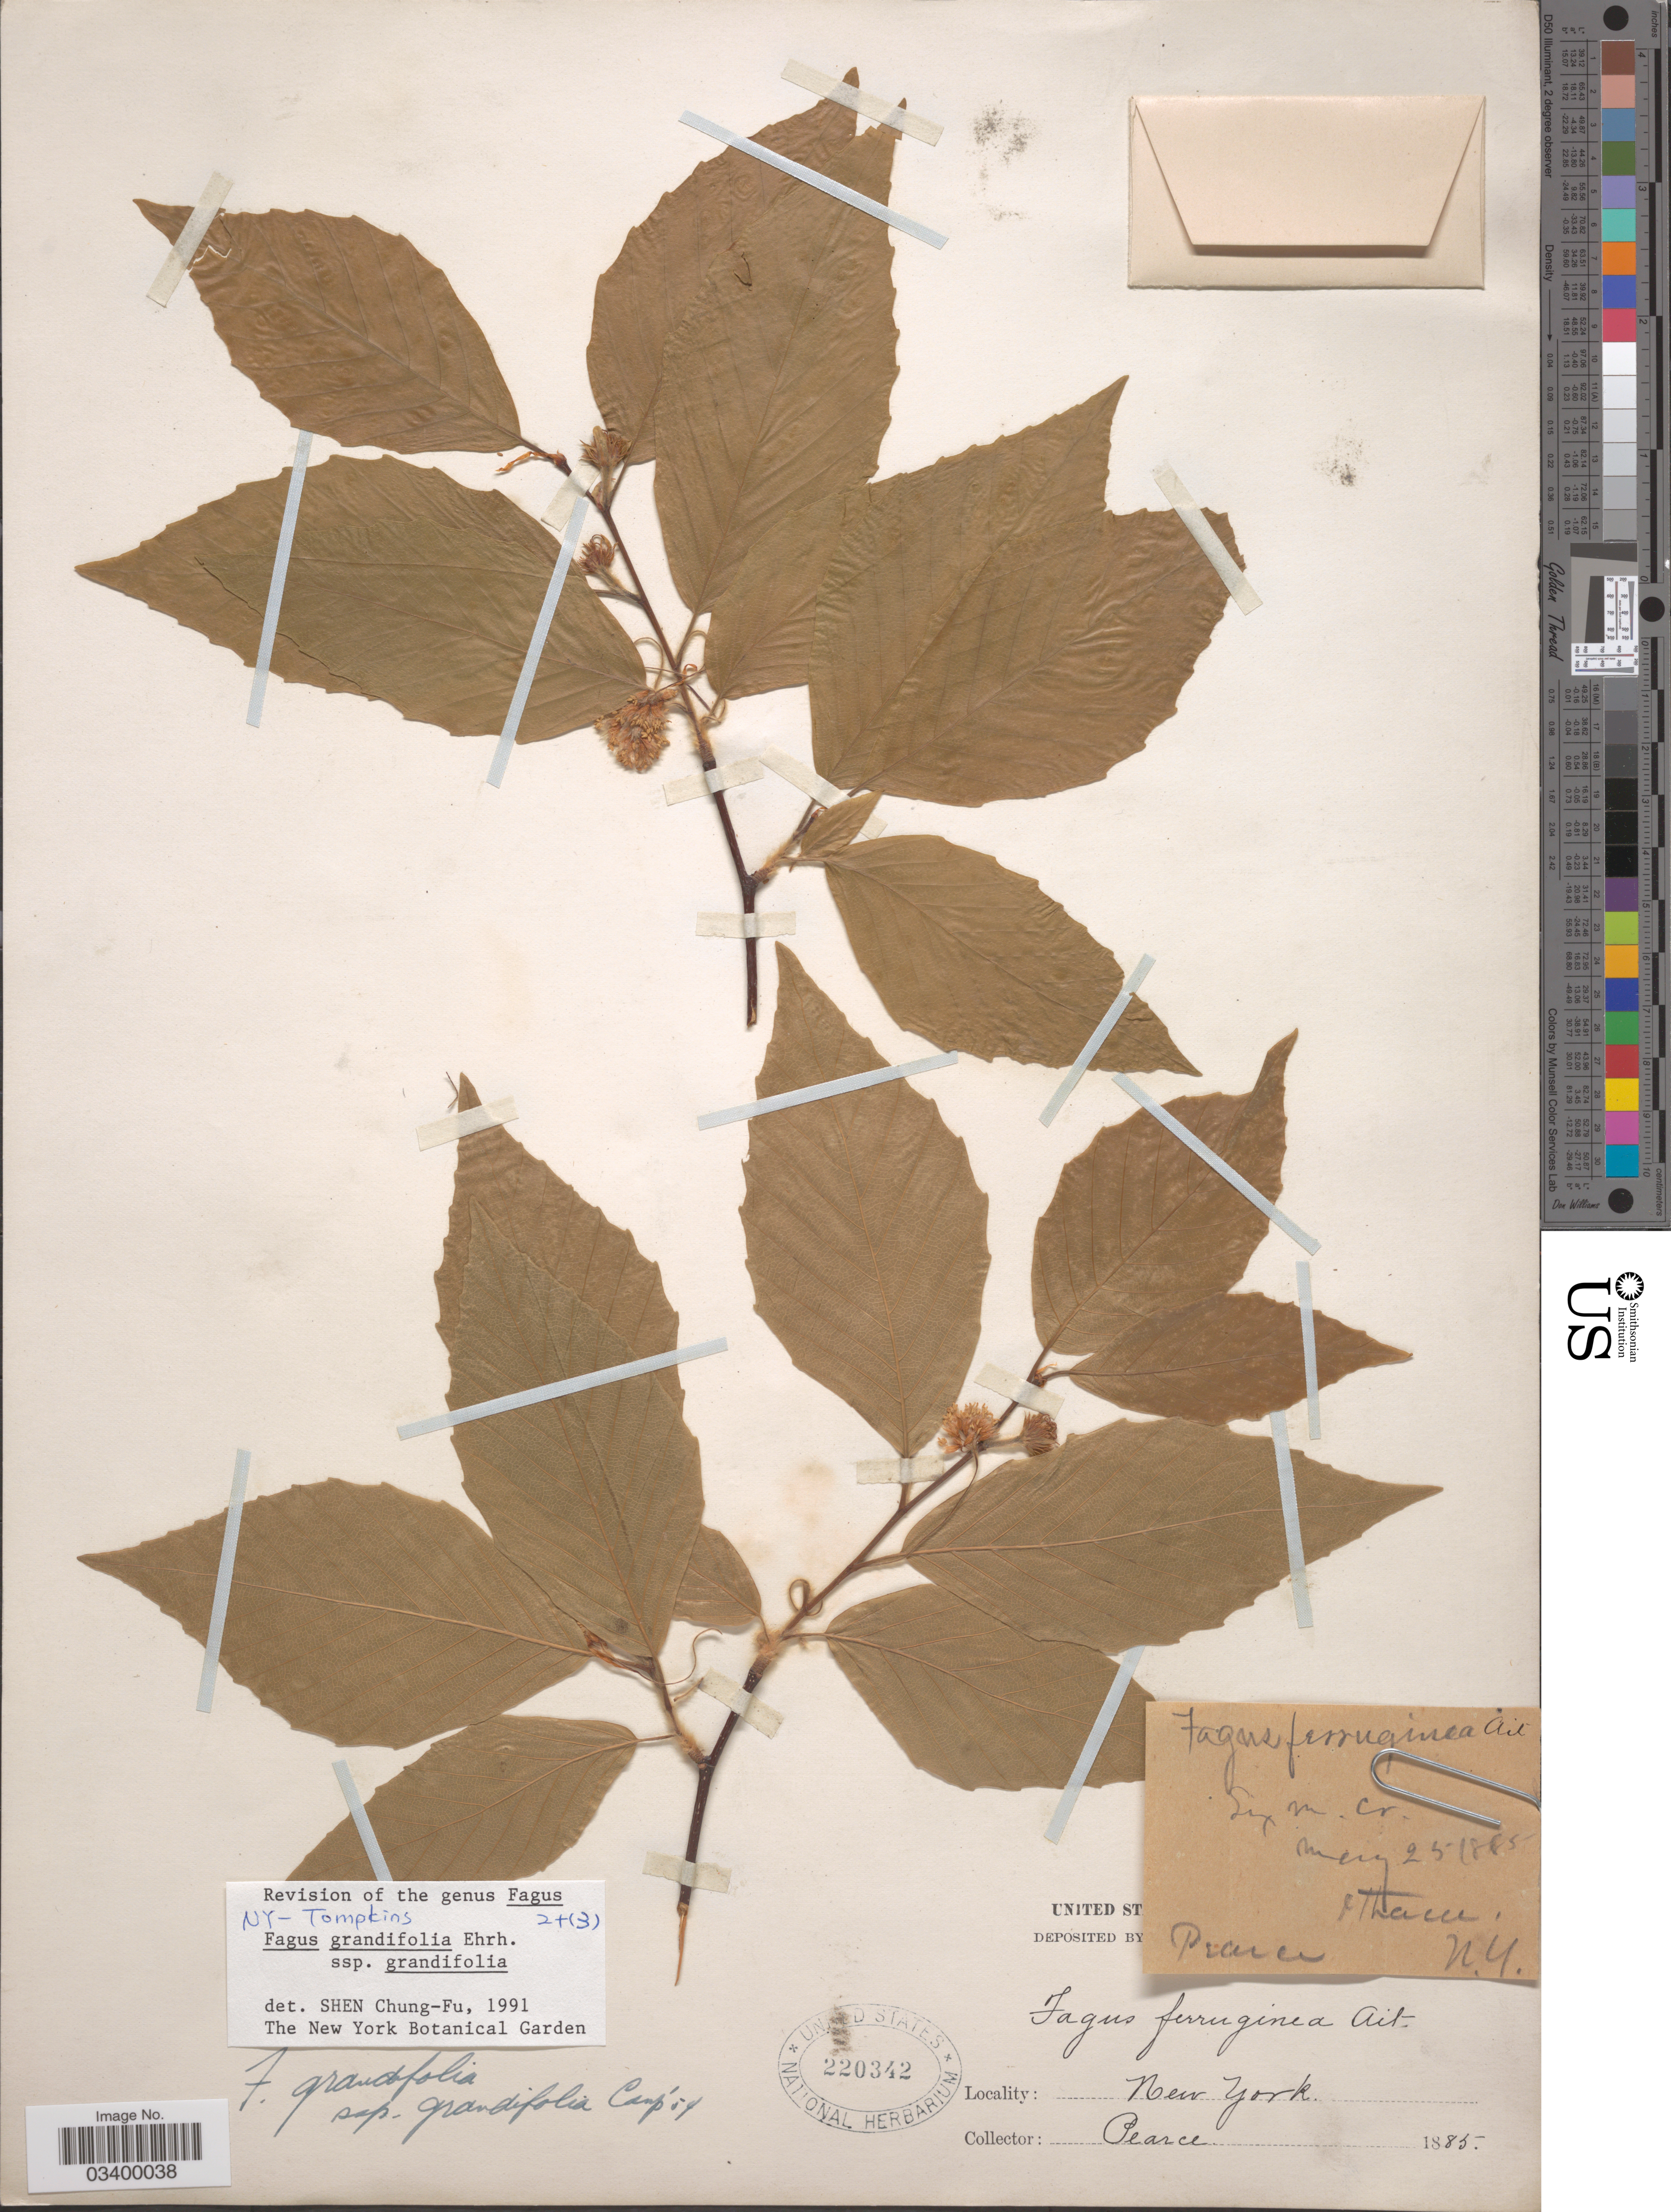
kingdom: Plantae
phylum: Tracheophyta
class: Magnoliopsida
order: Fagales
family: Fagaceae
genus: Fagus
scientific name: Fagus grandifolia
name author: Ehrh.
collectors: -. Pearce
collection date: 1885-05-25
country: United States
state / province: New York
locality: Lex. [interpreted] m. Cr. [unsure placement] Ithaca.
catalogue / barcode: US 220342